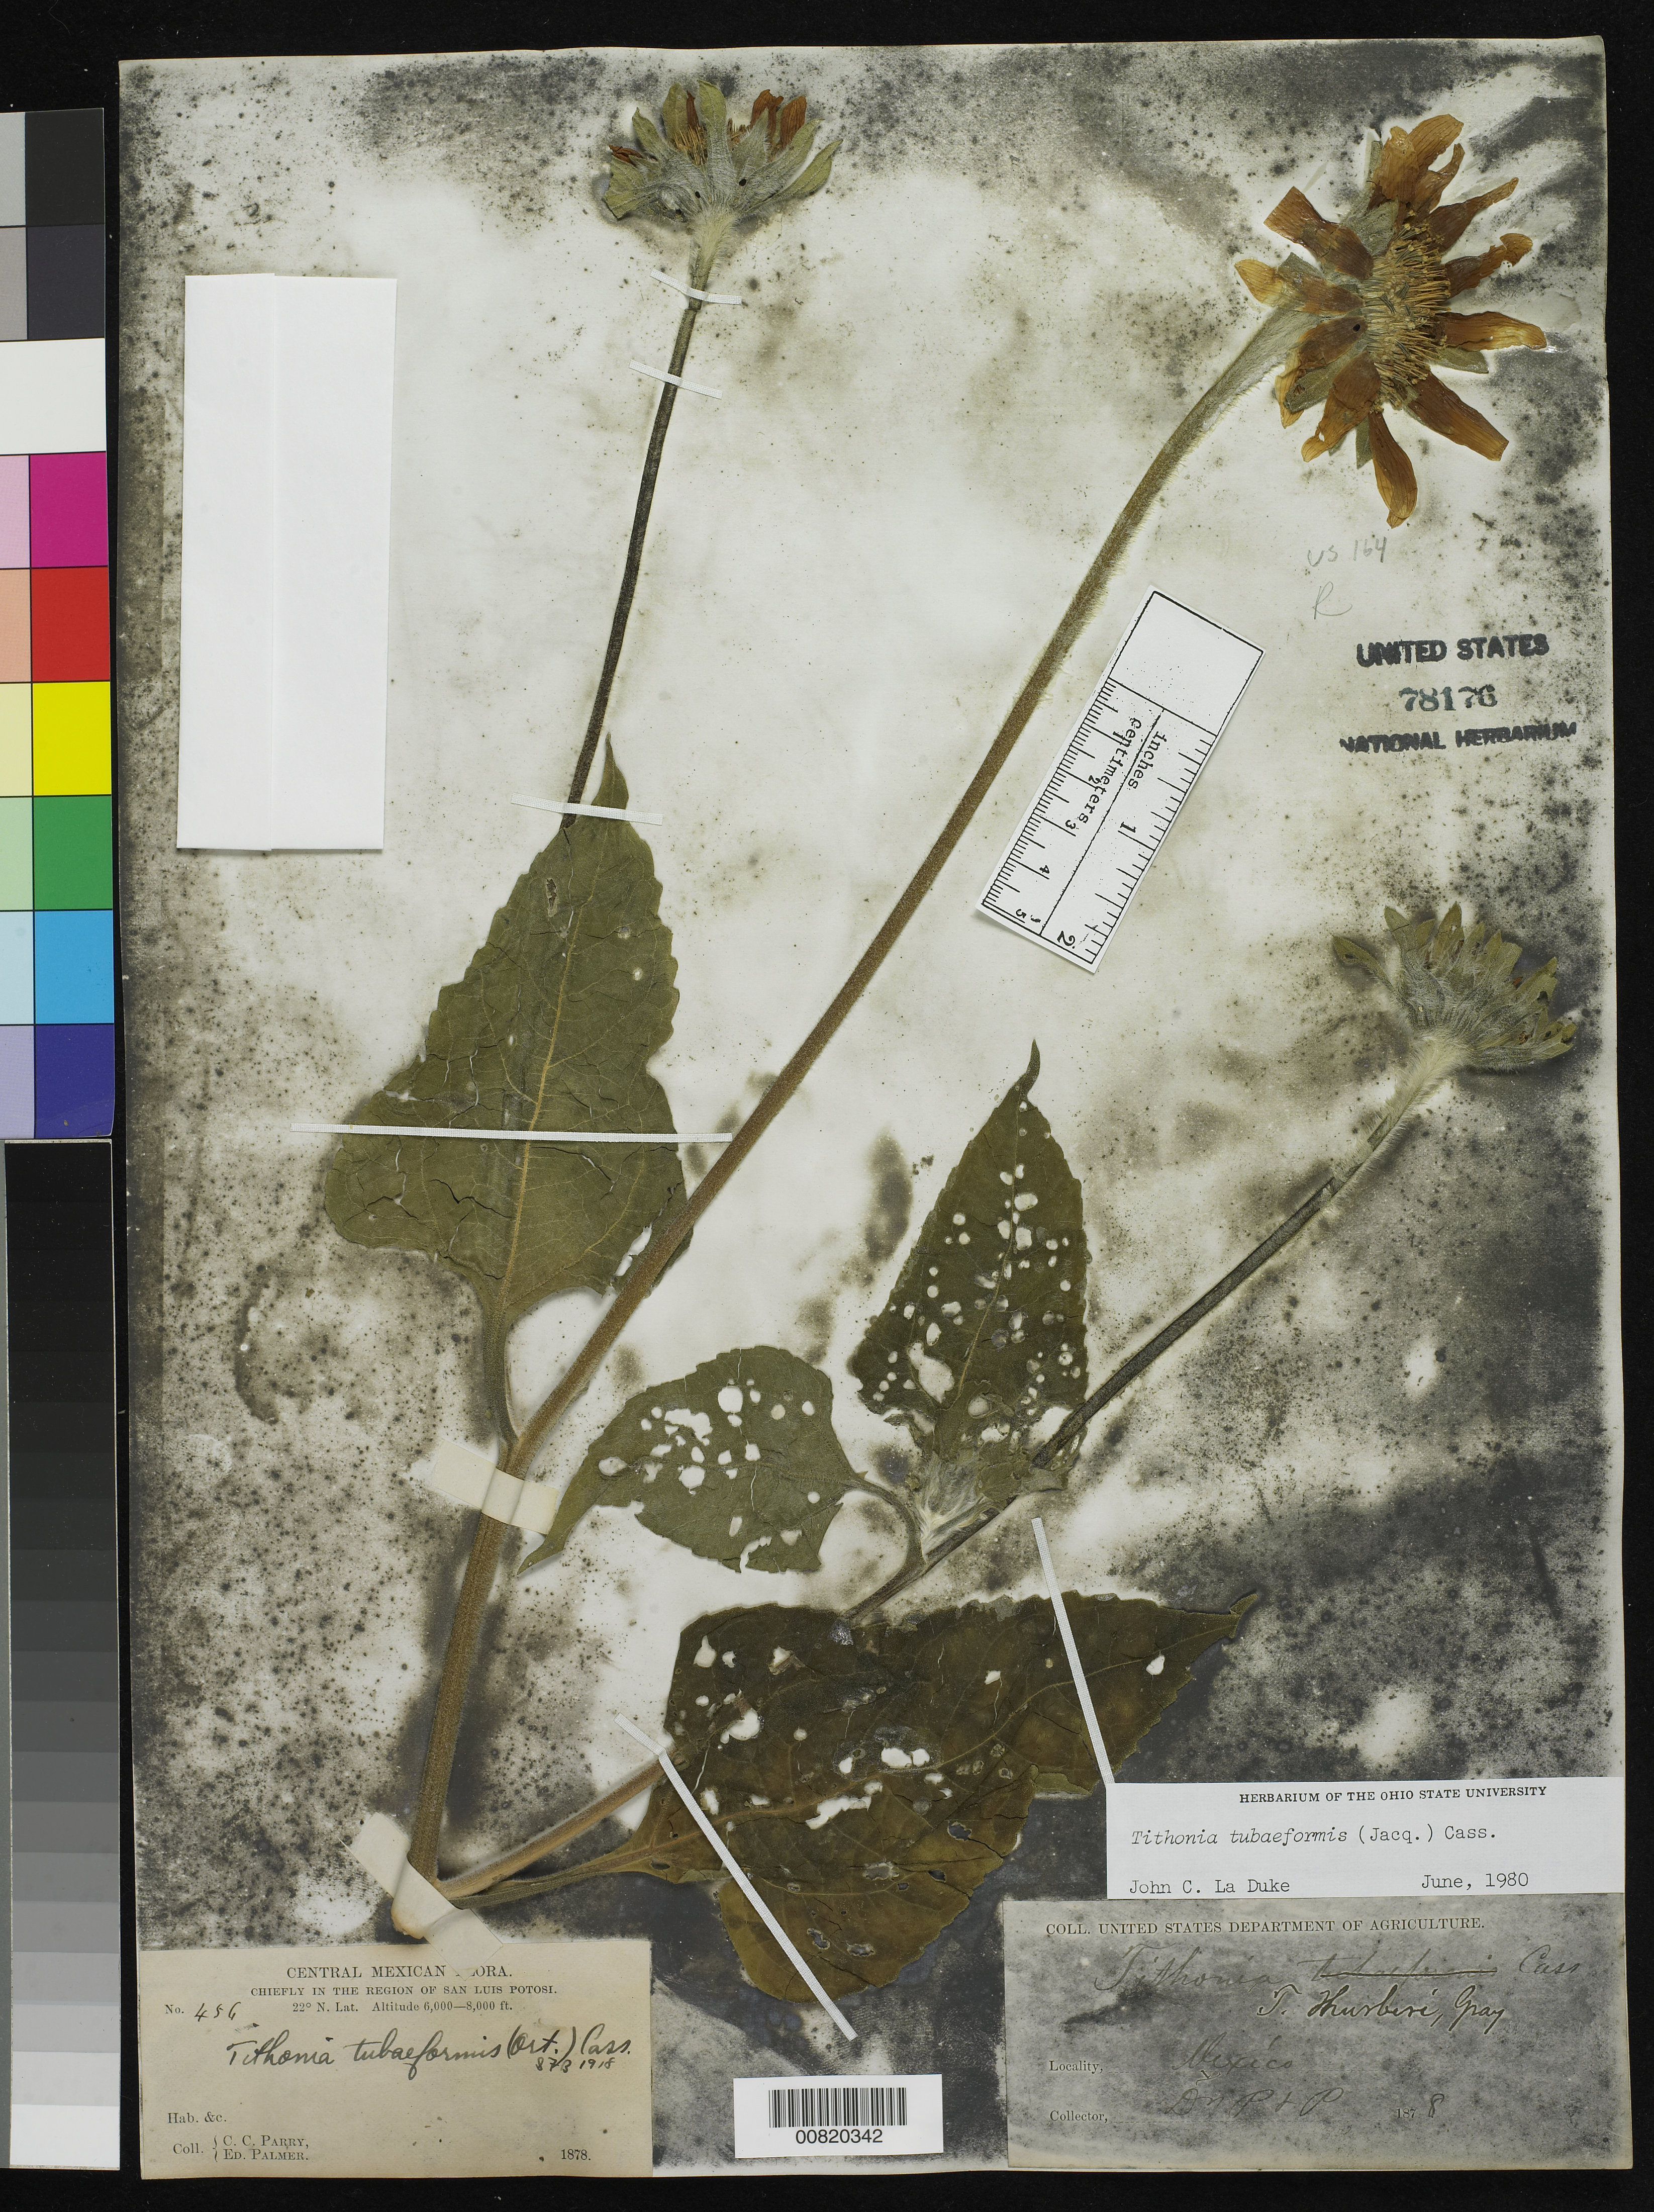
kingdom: Plantae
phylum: Tracheophyta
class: Magnoliopsida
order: Asterales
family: Asteraceae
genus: Tithonia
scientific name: Tithonia tubaeformis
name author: (Jacq.) Cass.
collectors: C. C. Parry & E. Palmer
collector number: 456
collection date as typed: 1878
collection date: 1878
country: Mexico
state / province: San Luis Potosí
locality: Chiefly in the region of San Luis Potosí.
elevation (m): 1829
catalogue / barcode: US 78176